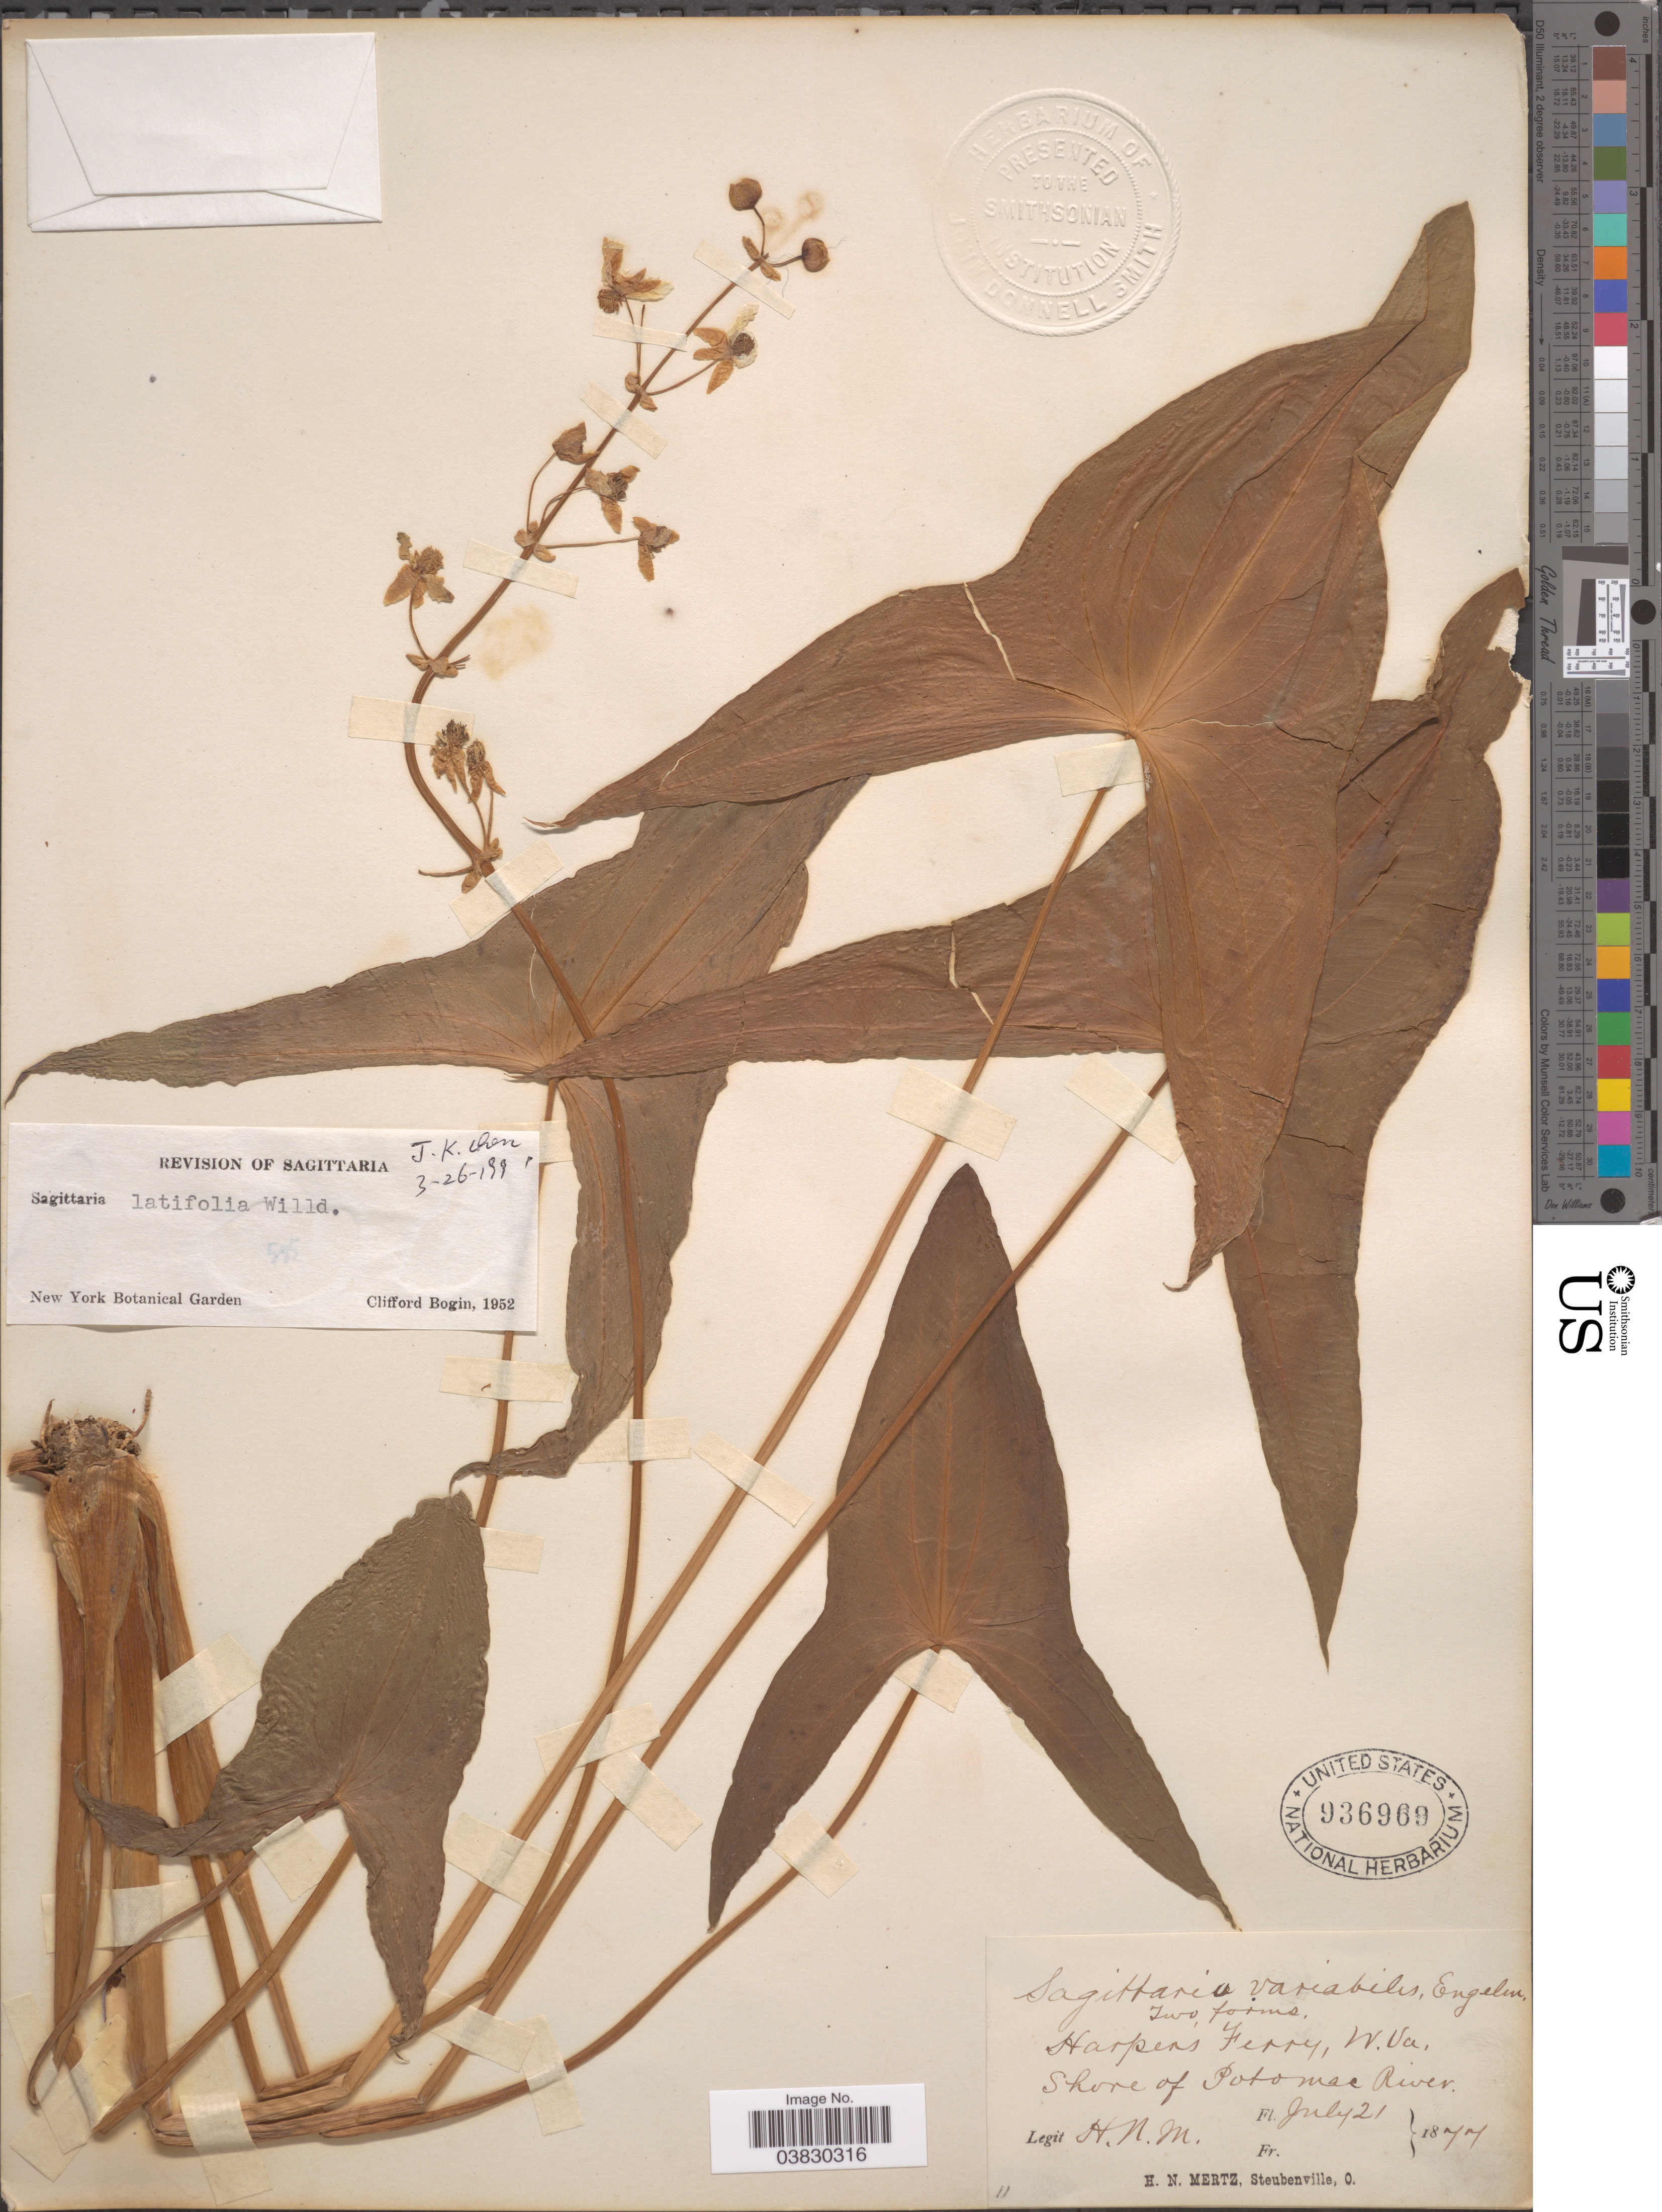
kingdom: Plantae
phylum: Tracheophyta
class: Liliopsida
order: Alismatales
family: Alismataceae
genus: Sagittaria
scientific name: Sagittaria latifolia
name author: Willd.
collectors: H. Mertz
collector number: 11?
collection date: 1877-07-21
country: United States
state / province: West Virginia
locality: Harper's Ferry, W. Va. Shore of Potomac River.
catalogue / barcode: US 936969